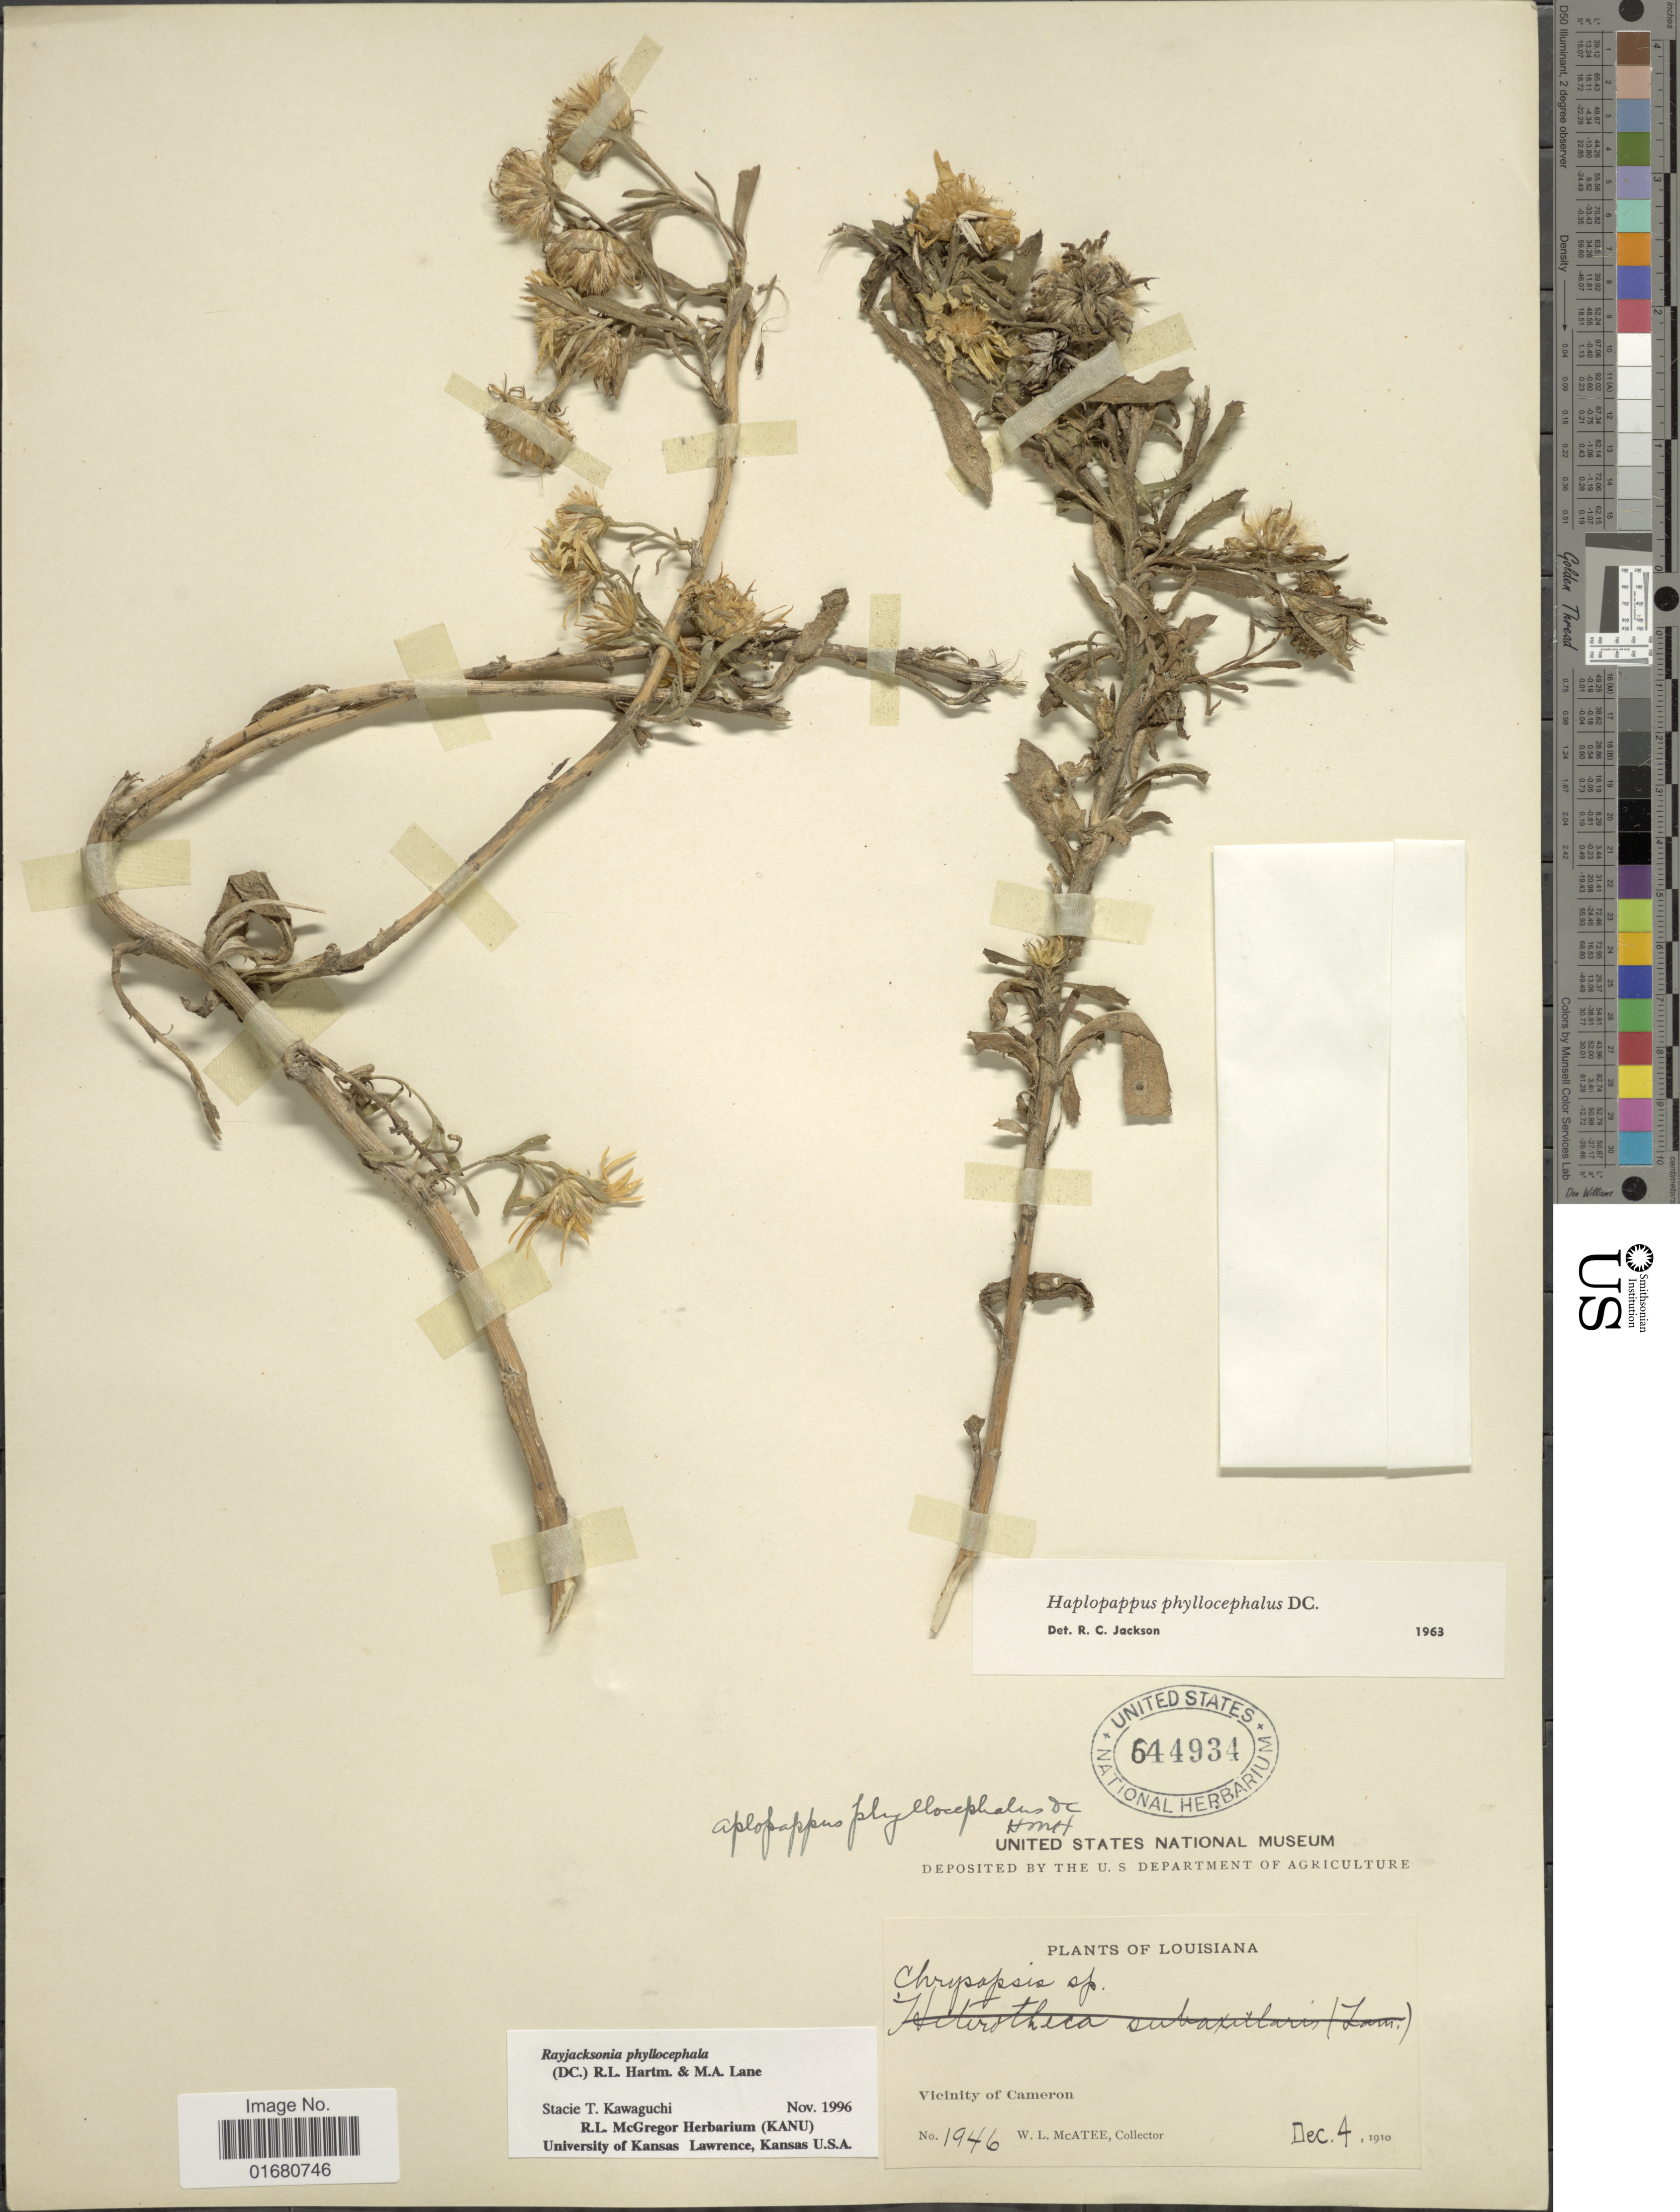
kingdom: Plantae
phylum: Tracheophyta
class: Magnoliopsida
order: Asterales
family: Asteraceae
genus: Rayjacksonia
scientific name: Rayjacksonia phyllocephala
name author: (DC.) R.L. Hartm. & M.A. Lane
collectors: W. McAtee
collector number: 1946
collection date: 1910-12-04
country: United States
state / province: Louisiana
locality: Vicinity of Cameron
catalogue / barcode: US 644934